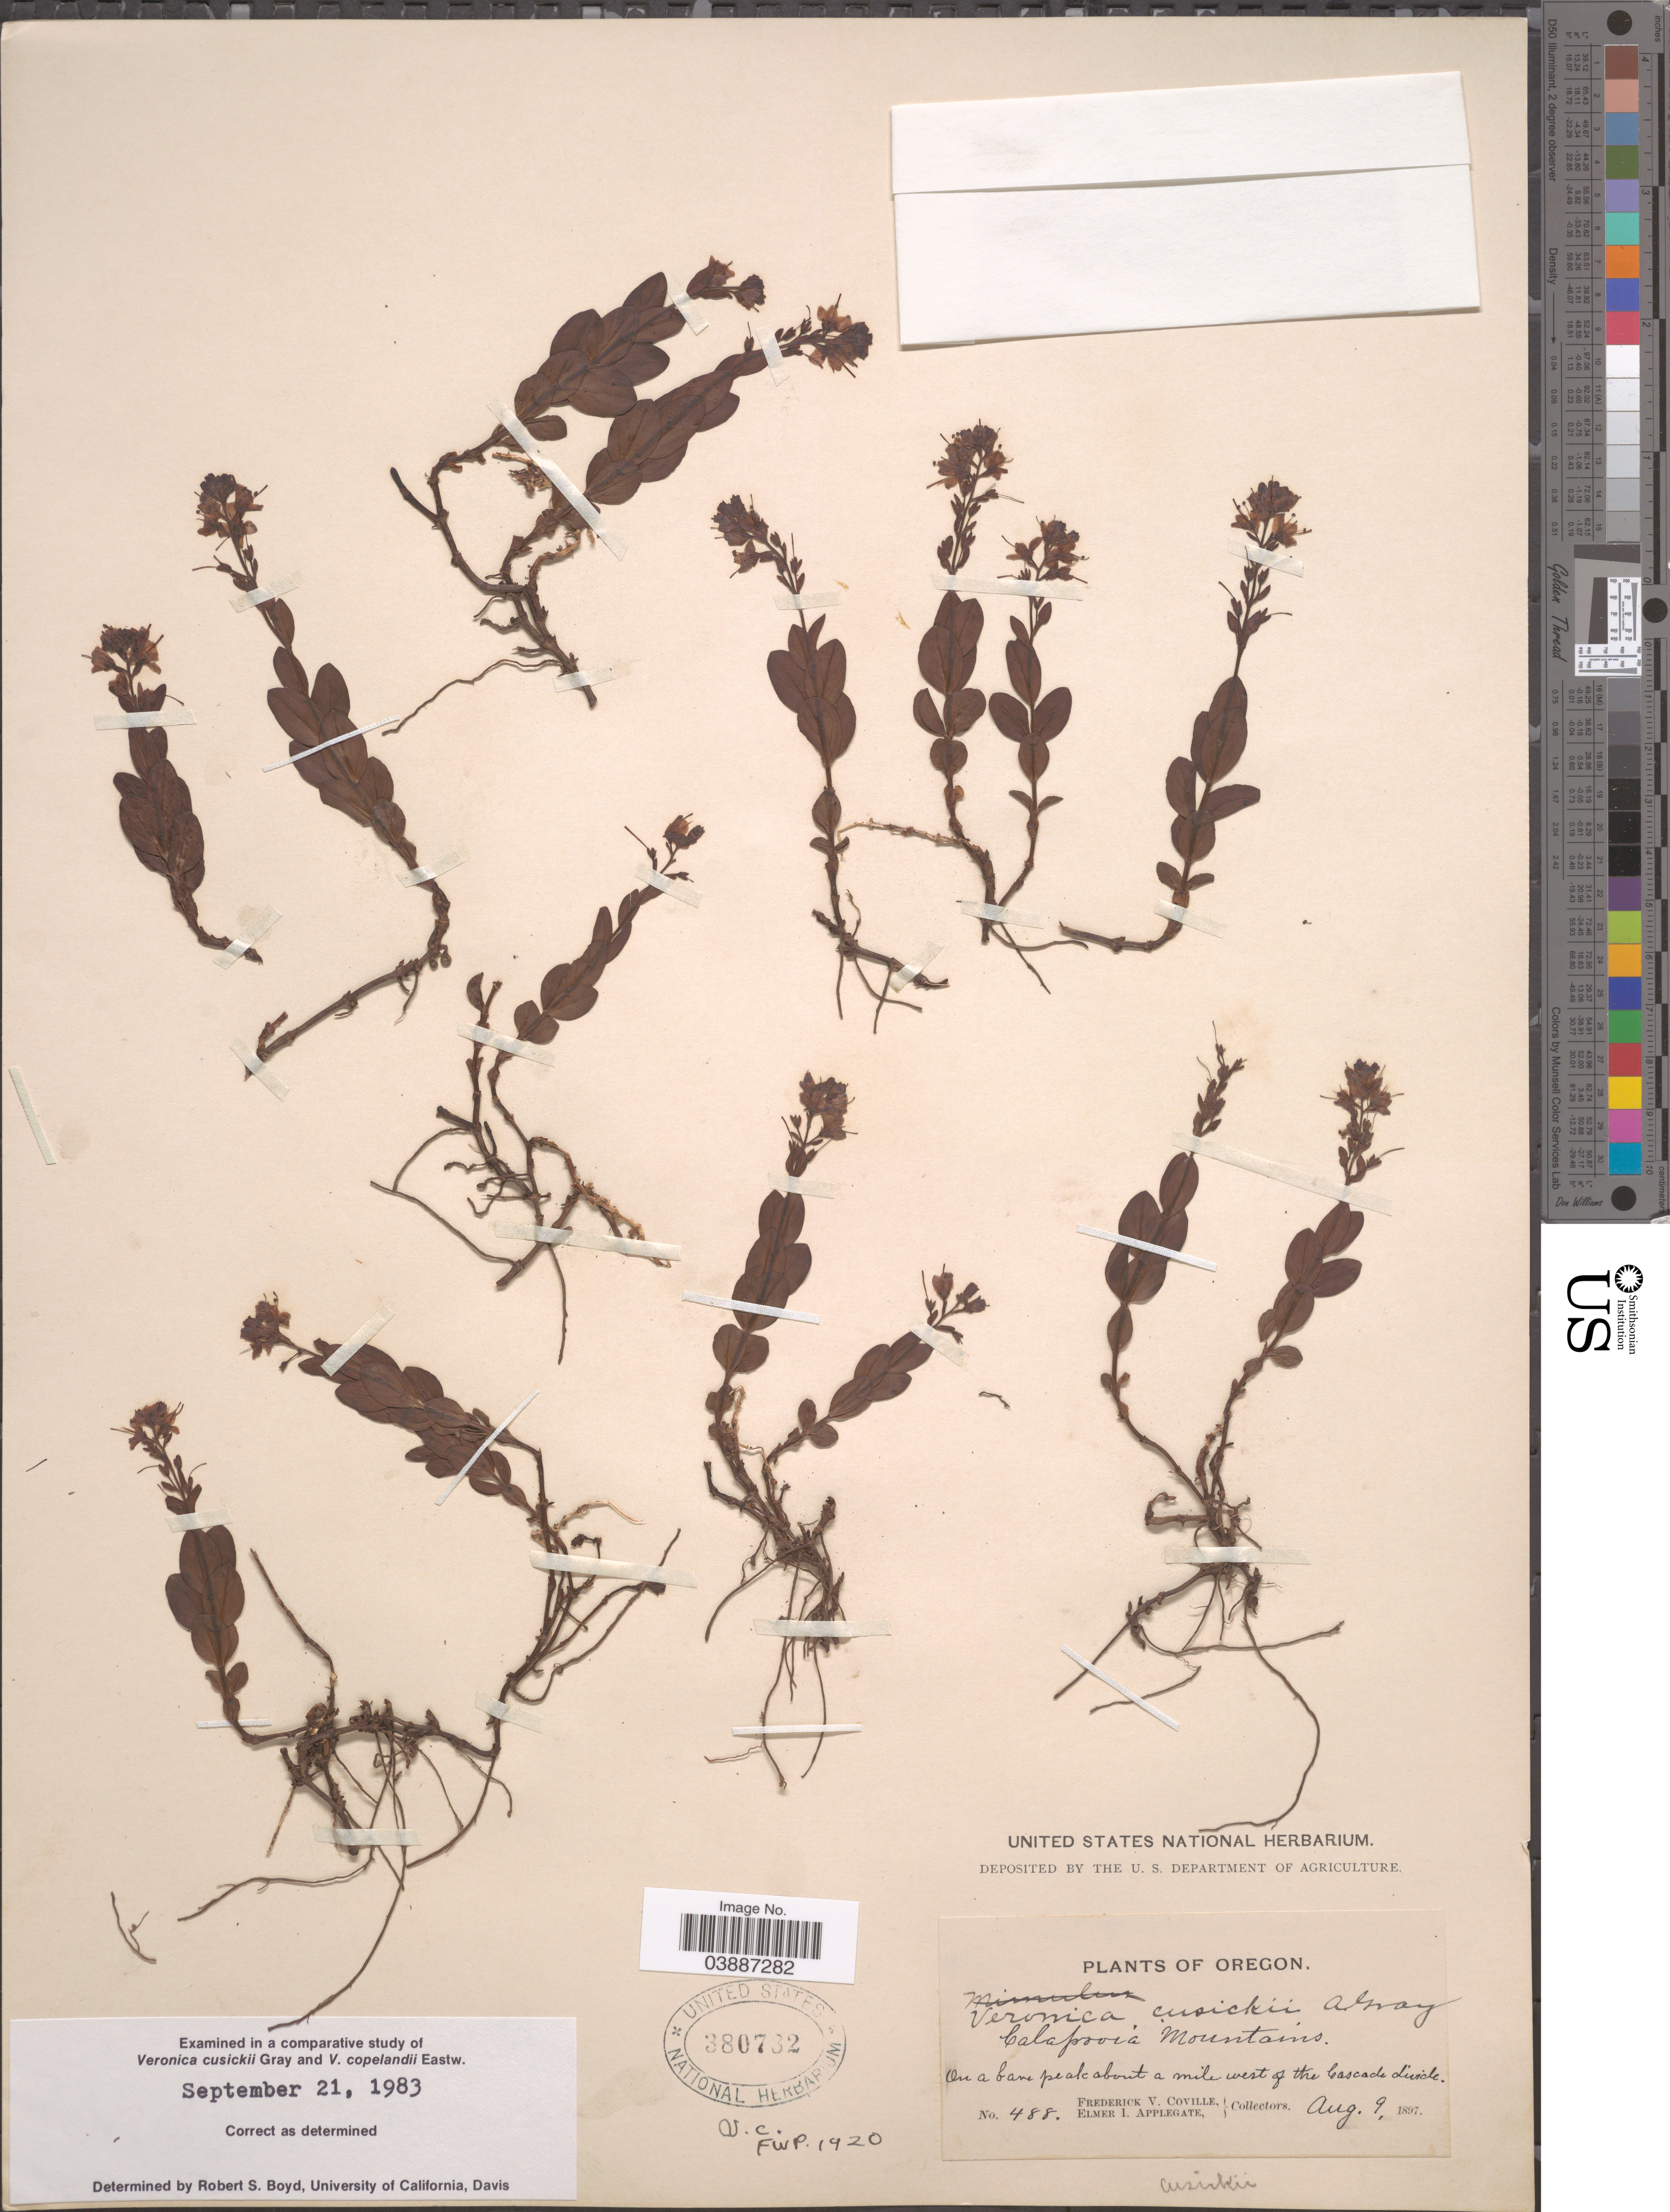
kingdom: Plantae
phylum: Tracheophyta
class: Magnoliopsida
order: Lamiales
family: Plantaginaceae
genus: Veronica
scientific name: Veronica cusickii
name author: A. Gray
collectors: F. V. Coville & E. I. Applegate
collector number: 488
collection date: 1897-08-09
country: United States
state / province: Oregon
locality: Calapooia Mountains. On a bare peak about a mile west of the Cascade divide.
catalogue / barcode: US 380732